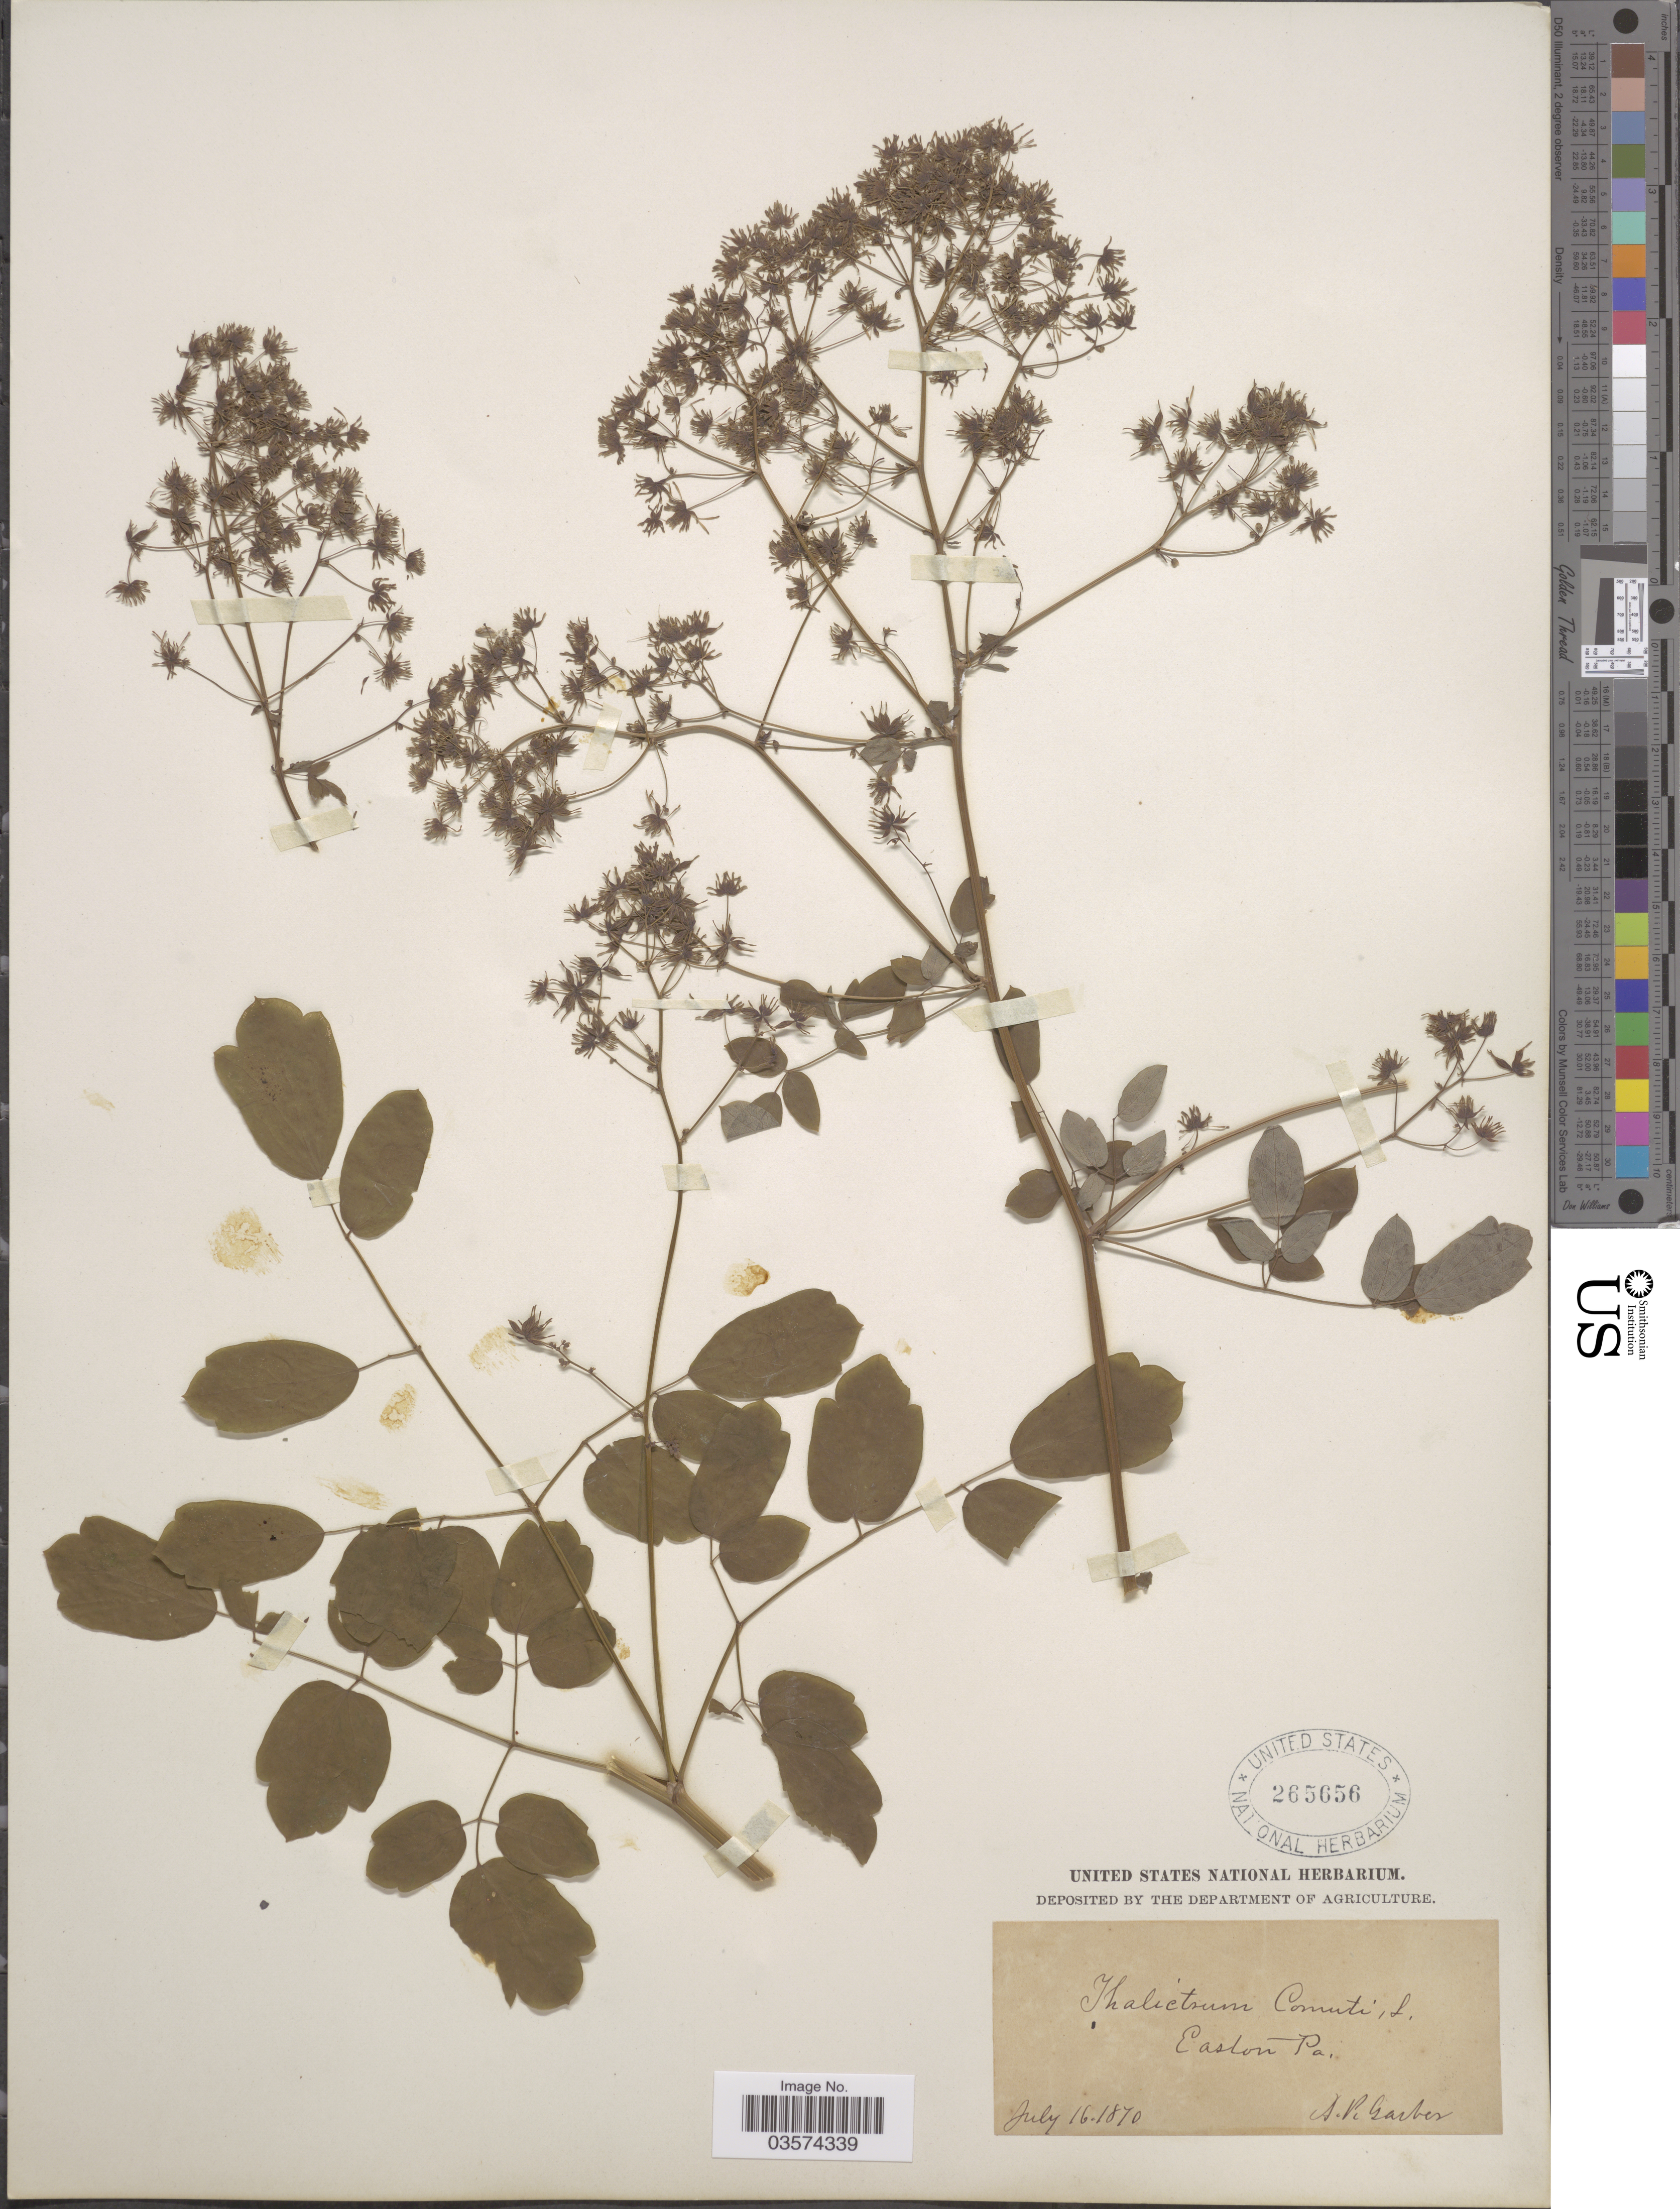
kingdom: Plantae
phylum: Tracheophyta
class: Magnoliopsida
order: Ranunculales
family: Ranunculaceae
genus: Thalictrum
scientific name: Thalictrum pubescens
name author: Pursh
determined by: Strong, Mark T., (BOT), Smithsonian Institution - National Museum of Natural History (UNITED STATES)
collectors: A. P. Garber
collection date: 1870-07-16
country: United States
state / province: Pennsylvania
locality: Easton.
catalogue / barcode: US 265656